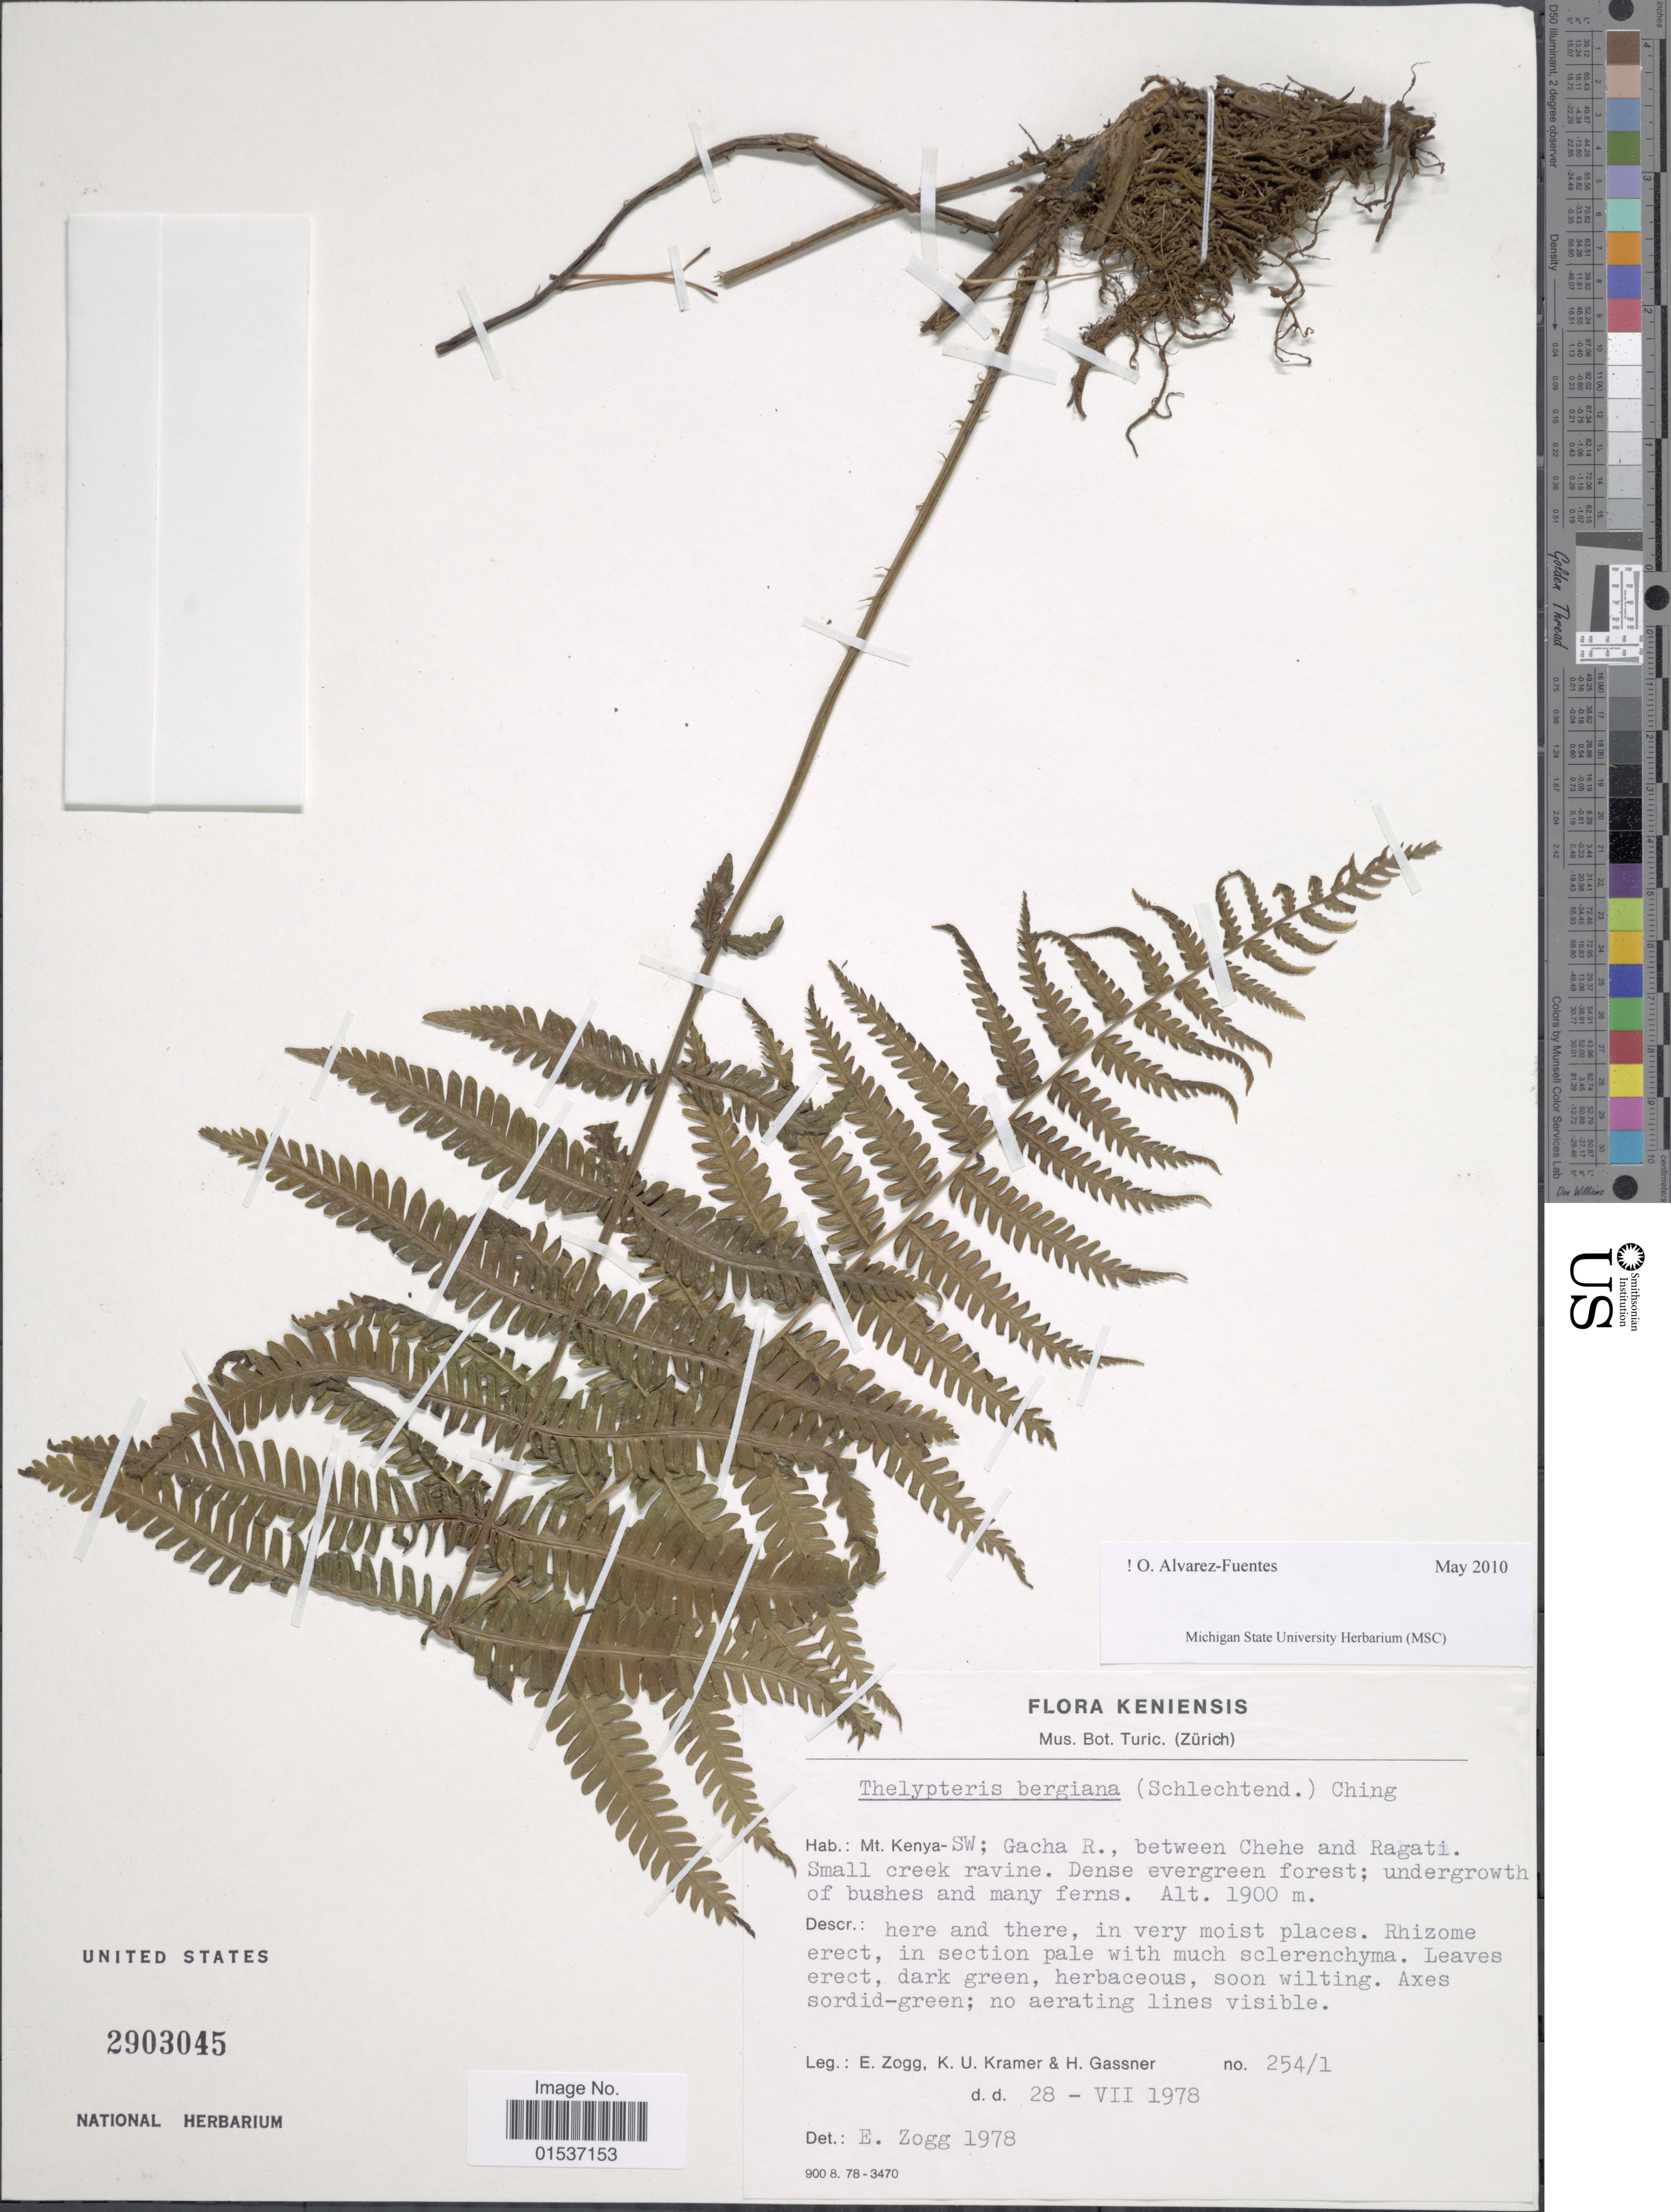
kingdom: Plantae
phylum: Tracheophyta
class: Polypodiopsida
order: Polypodiales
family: Thelypteridaceae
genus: Thelypteris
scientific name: Thelypteris bergiana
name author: (Schltdl.) Ching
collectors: E. Zogg, K. U. Kramer & H. Gassner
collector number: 254/1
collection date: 1978-07-28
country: Kenya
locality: Keniensis, Mt. Kenya-SW; Gacha R. between Chehe and Ragati. Small creek ravine.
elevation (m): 1900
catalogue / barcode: US 2903045